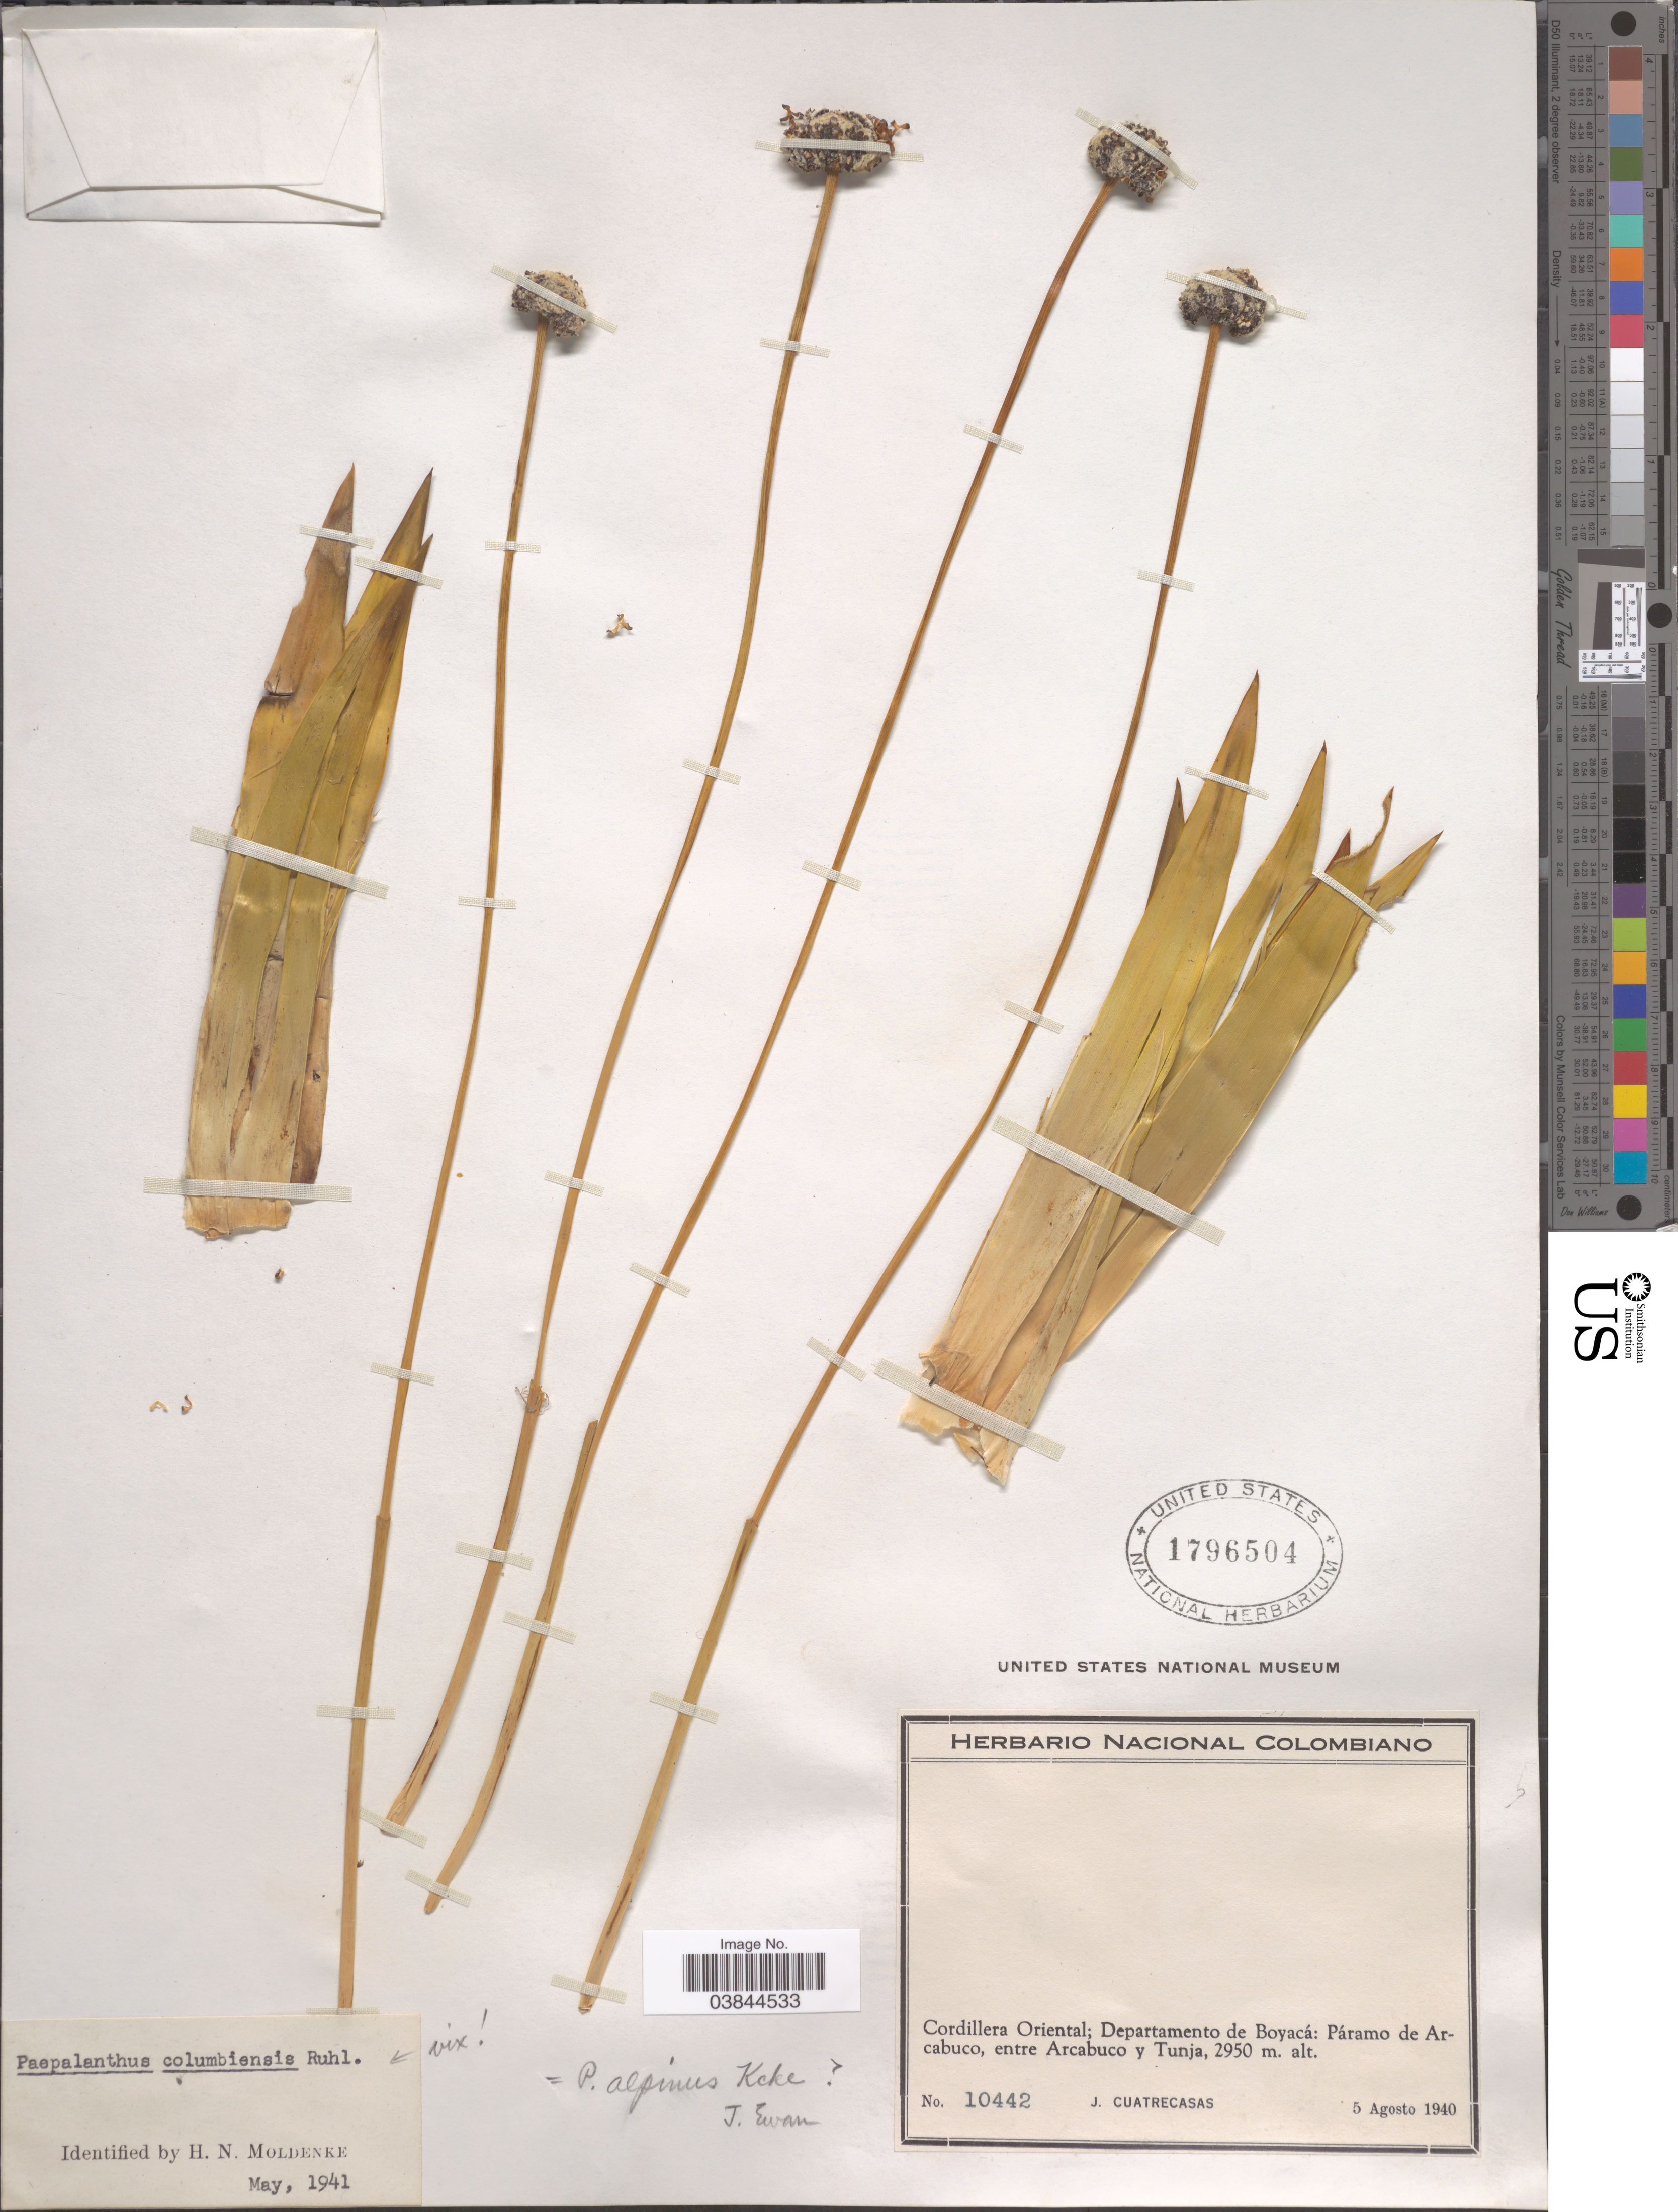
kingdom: Plantae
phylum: Tracheophyta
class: Liliopsida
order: Poales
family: Eriocaulaceae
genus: Paepalanthus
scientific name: Paepalanthus alpinus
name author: Körn.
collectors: J. Cuatrecasas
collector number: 10442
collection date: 1940-08-05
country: Colombia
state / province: Boyacá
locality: Cordillera Oriental; Departamento de Boyacá: Páramo de Arcabuco, entre Arcabuco y Tunja.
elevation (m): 2950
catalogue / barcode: US 1796504